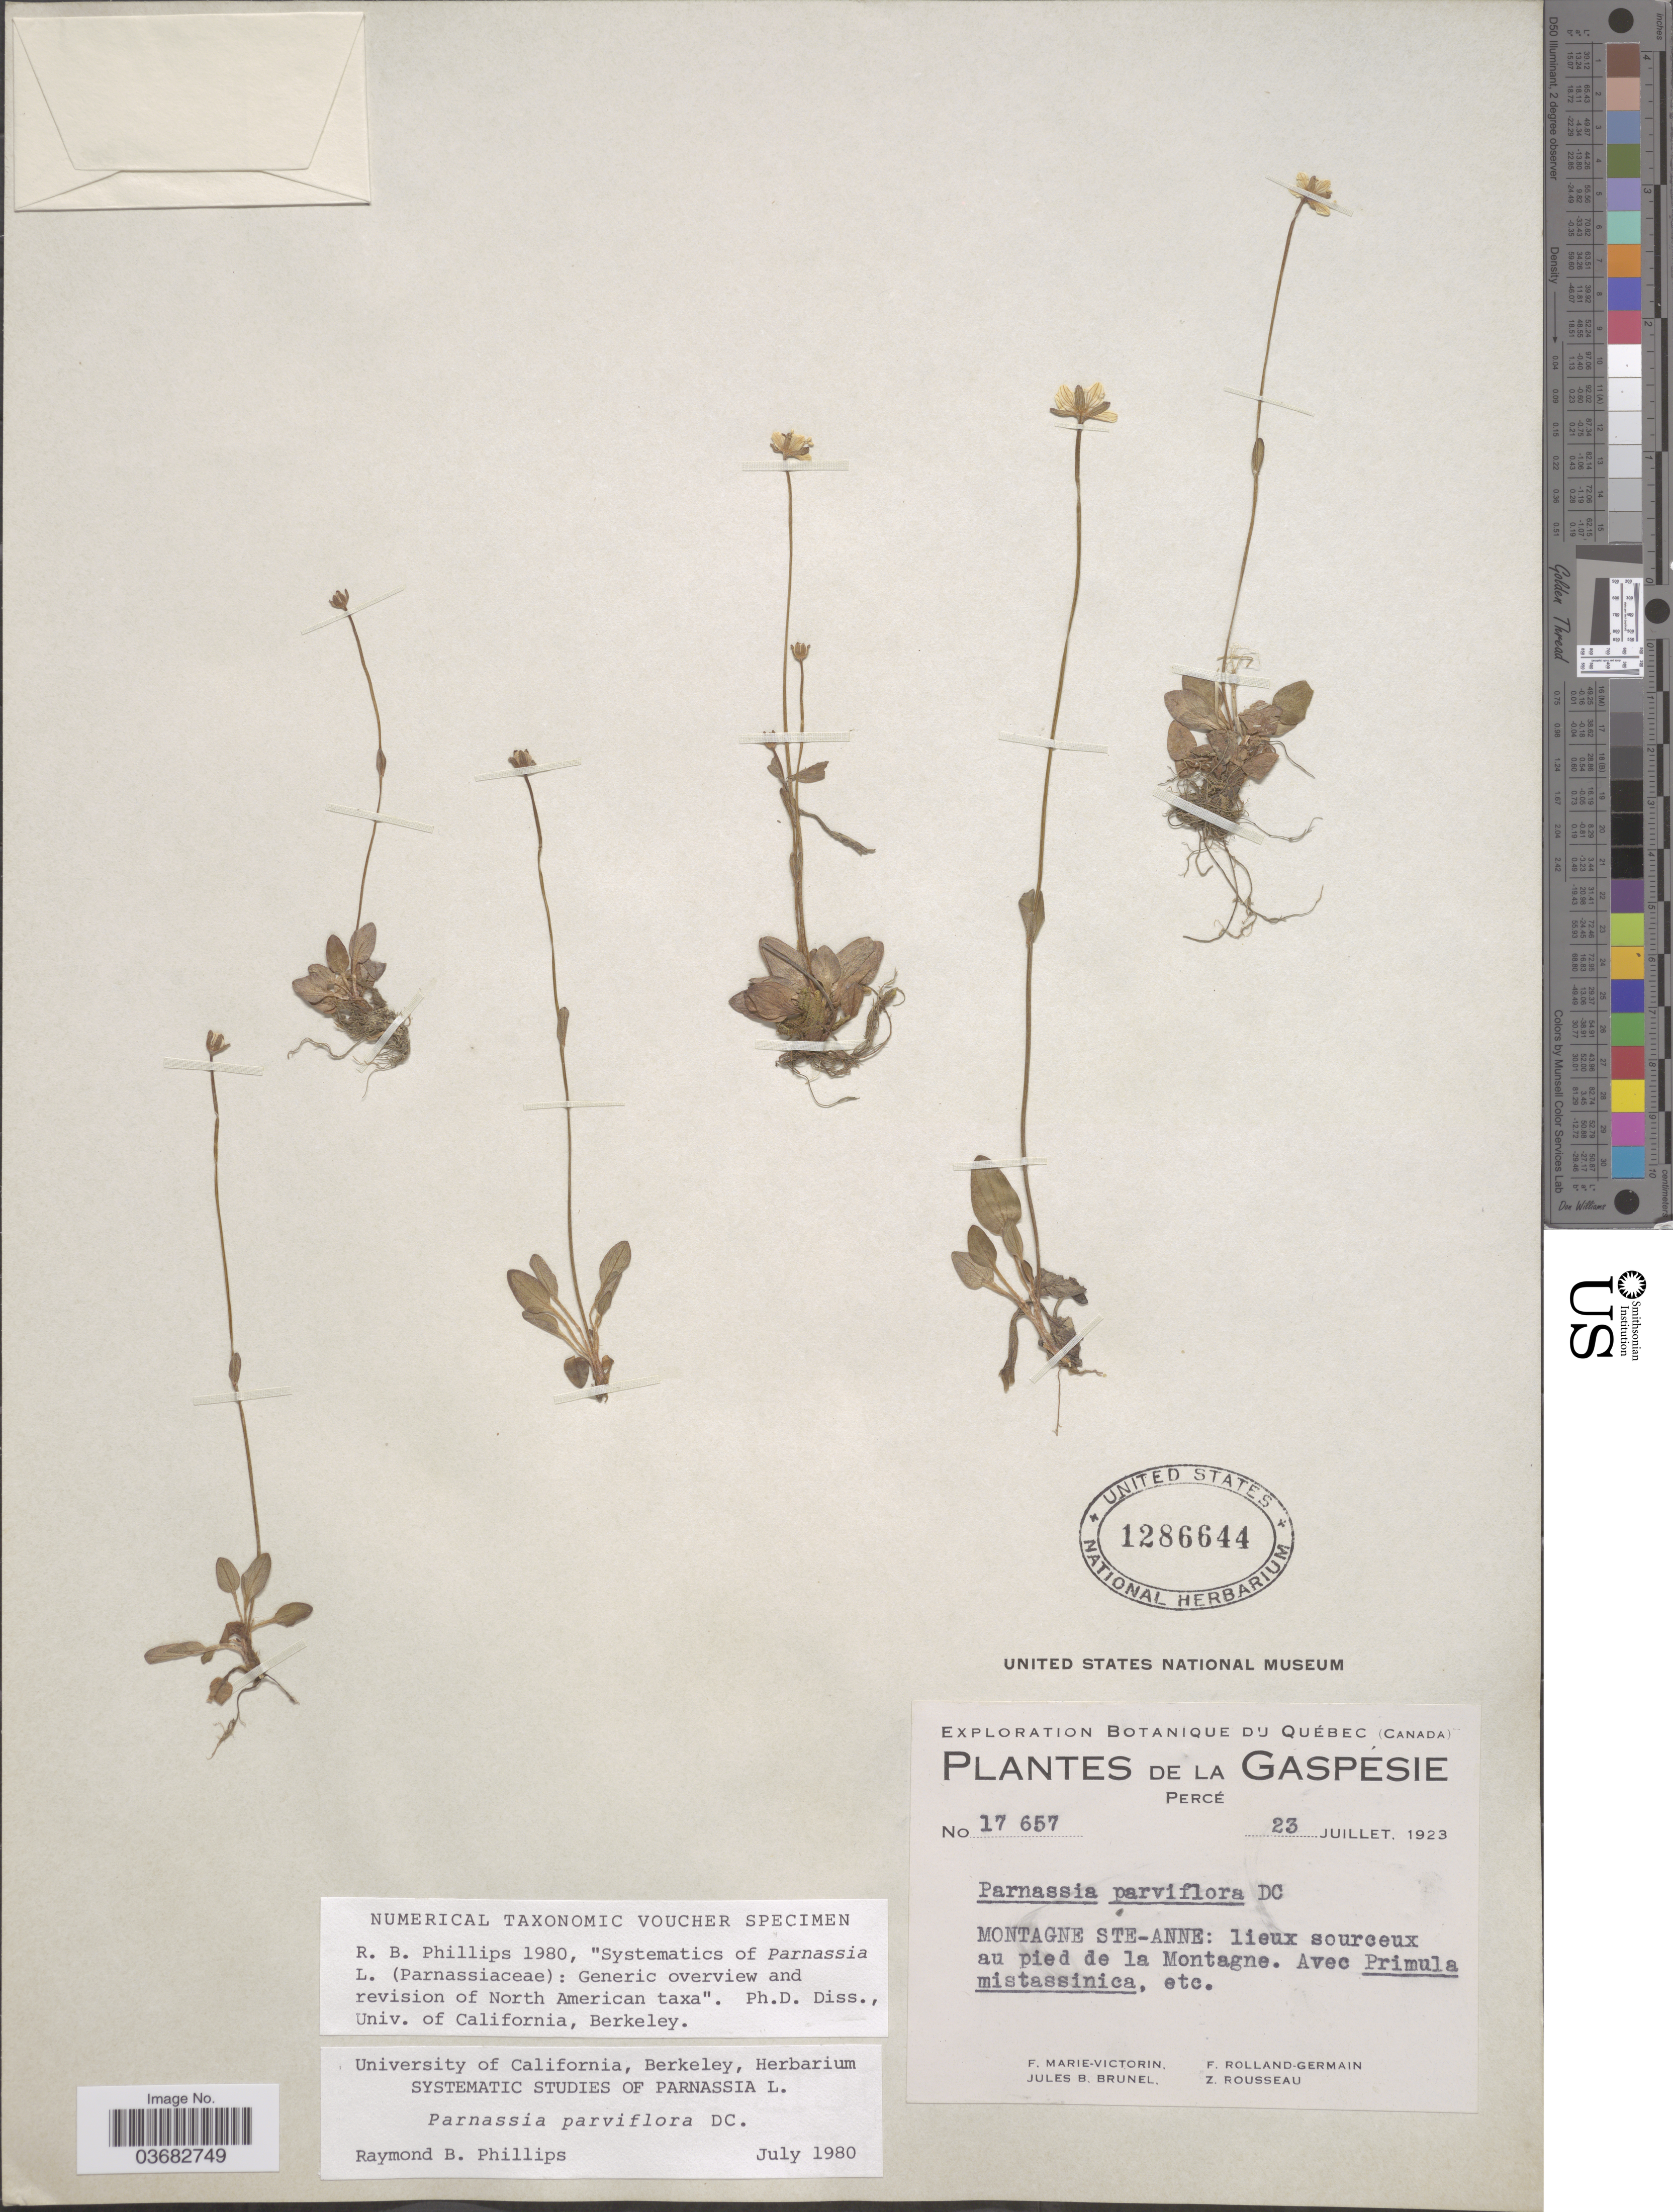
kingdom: Plantae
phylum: Tracheophyta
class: Magnoliopsida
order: Celastrales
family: Parnassiaceae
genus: Parnassia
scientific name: Parnassia parviflora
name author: DC.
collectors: F. Marie-Victorin, Rolland-Germain, J. Brunel & Z. Rousseau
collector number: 17657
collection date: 1923-07-23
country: Canada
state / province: Quebec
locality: Exploration Botanique du Québec. La Gaspesie Percé. Montagne Ste-Anne: lieux sourceux au pied de la Montagne.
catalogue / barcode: US 1286644